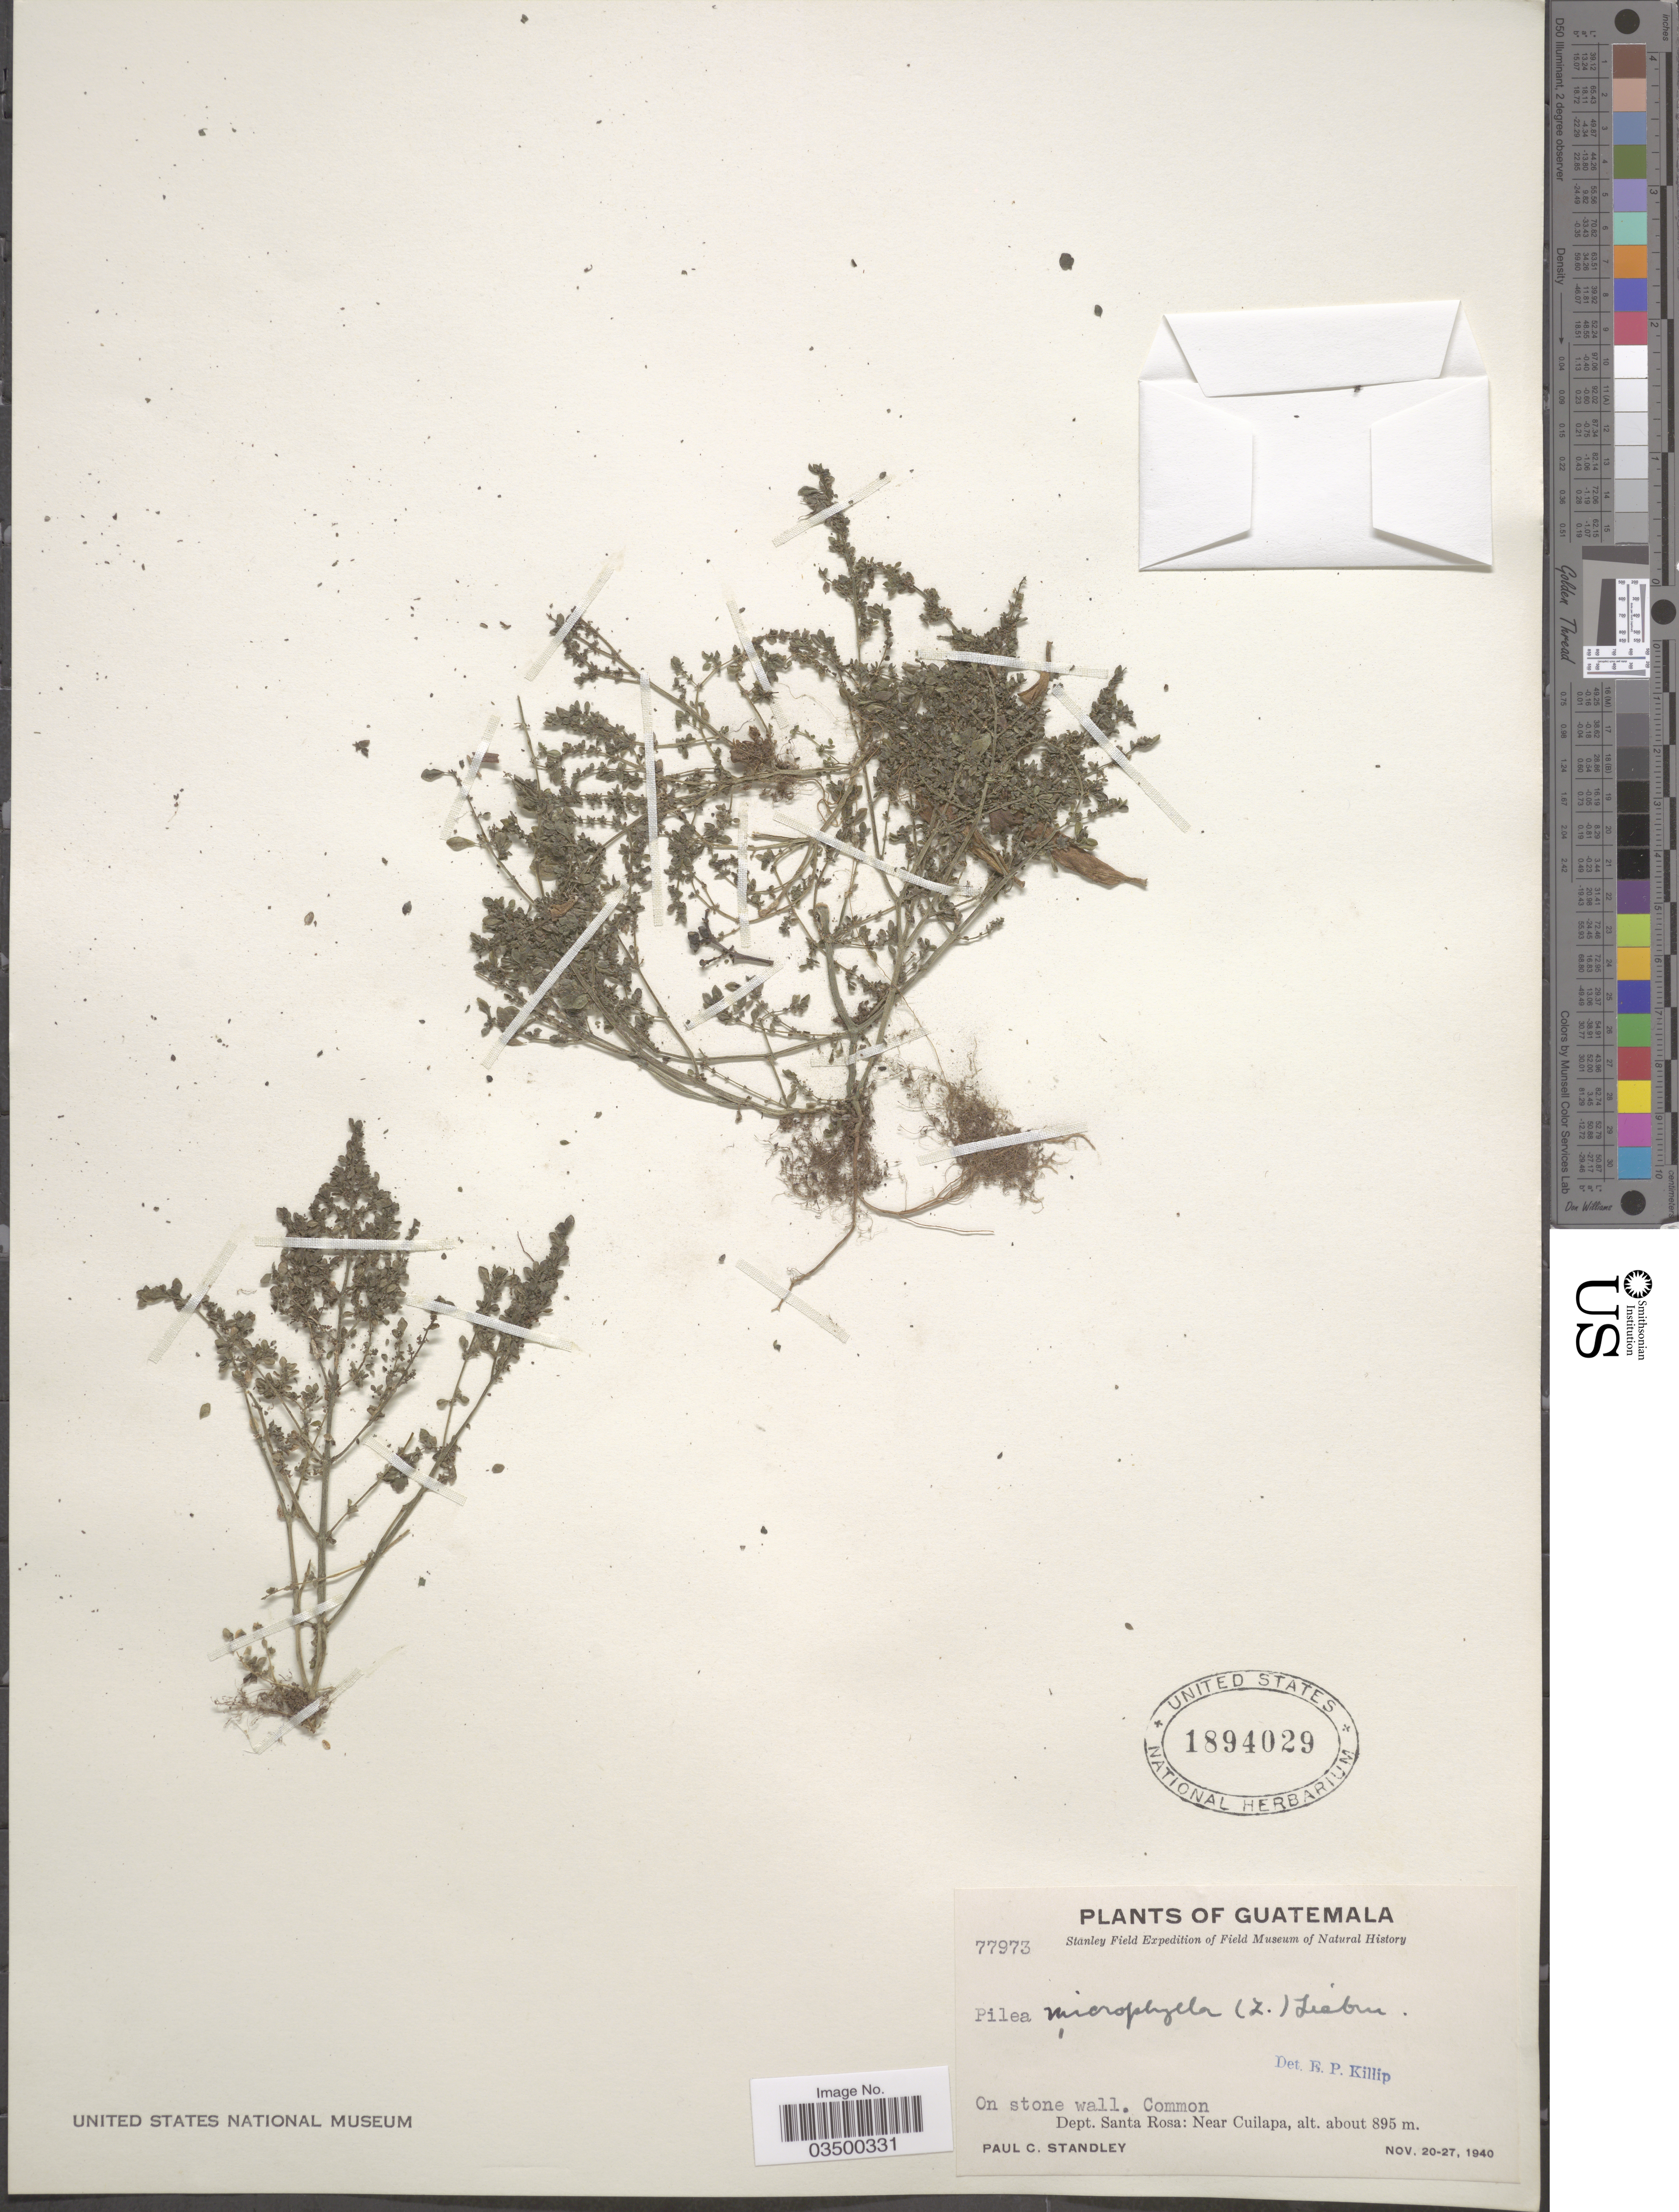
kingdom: Plantae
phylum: Tracheophyta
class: Magnoliopsida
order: Rosales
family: Urticaceae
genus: Pilea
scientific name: Pilea microphylla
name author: (L.) Liebm.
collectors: P. C. Standley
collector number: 77973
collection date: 1940-11-20/1940-11-27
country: Guatemala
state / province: Santa Rosa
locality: Dept. Santa Rosa: Near Cuilapa.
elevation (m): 895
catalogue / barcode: US 1894029